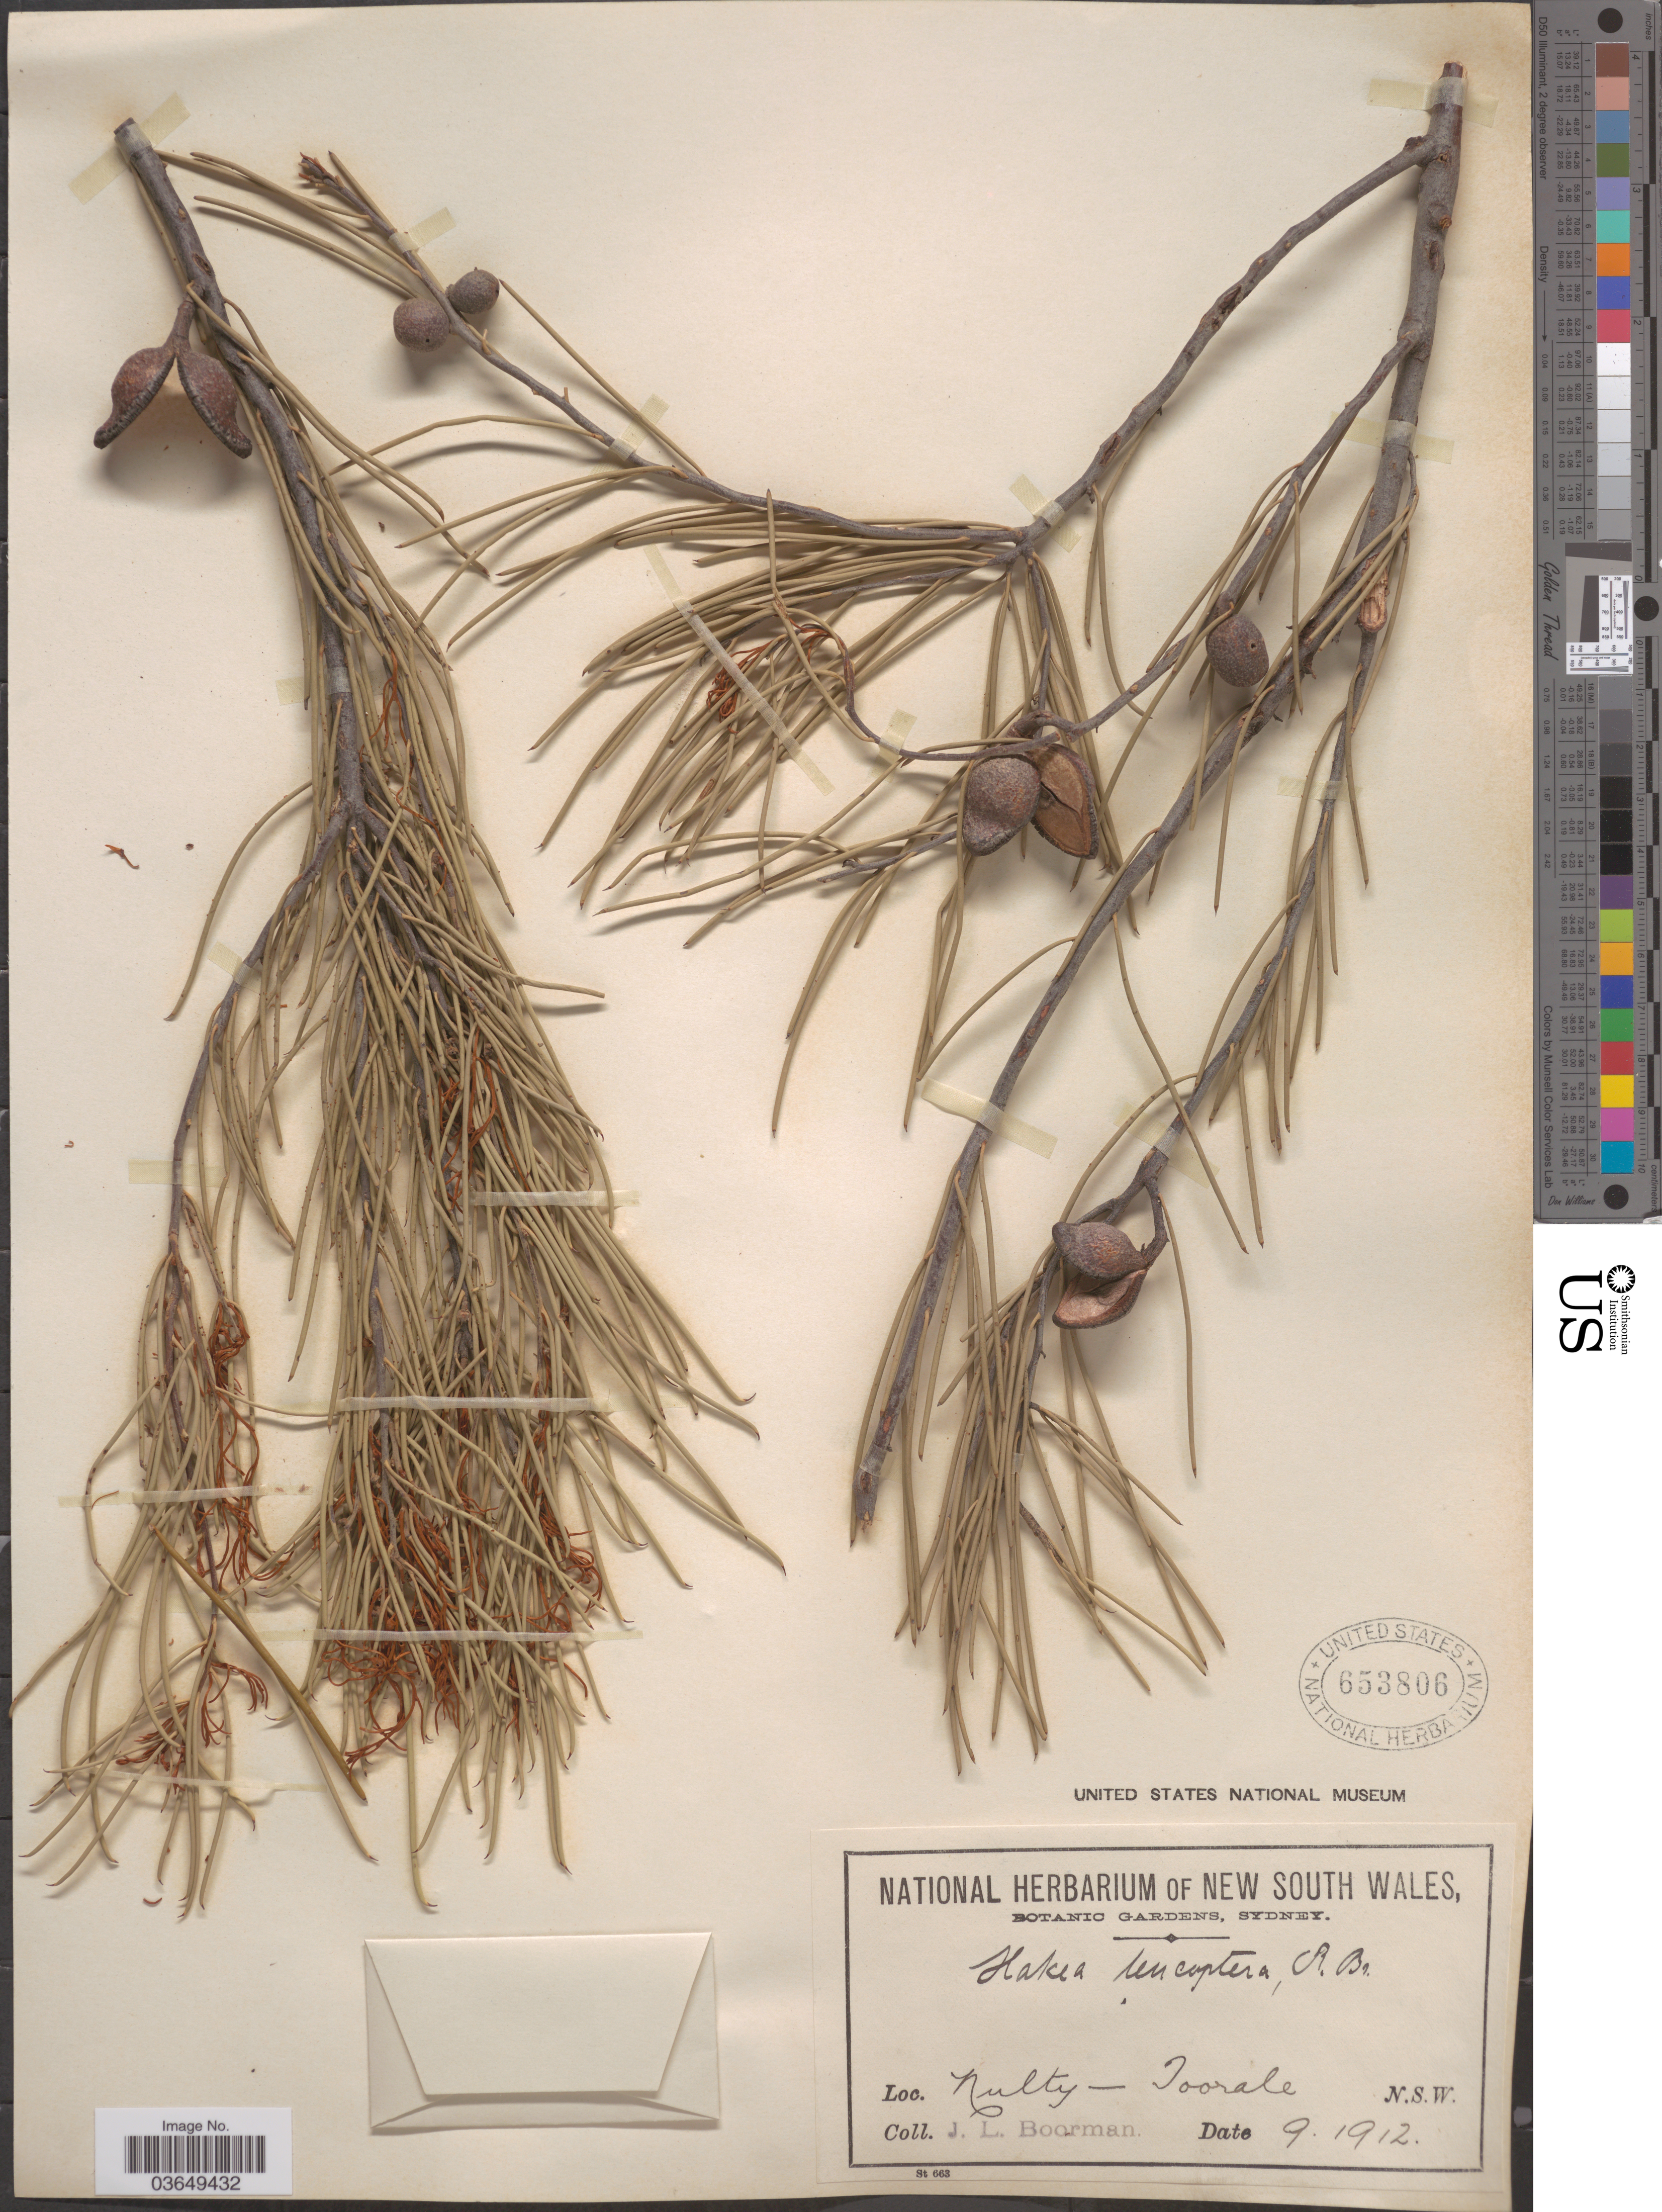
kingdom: Plantae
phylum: Tracheophyta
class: Magnoliopsida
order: Proteales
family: Proteaceae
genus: Hakea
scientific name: Hakea leucoptera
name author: R. Br.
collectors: J. Boorman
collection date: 1912-09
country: Australia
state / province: New South Wales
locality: Nulty - Toorale.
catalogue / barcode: US 653806